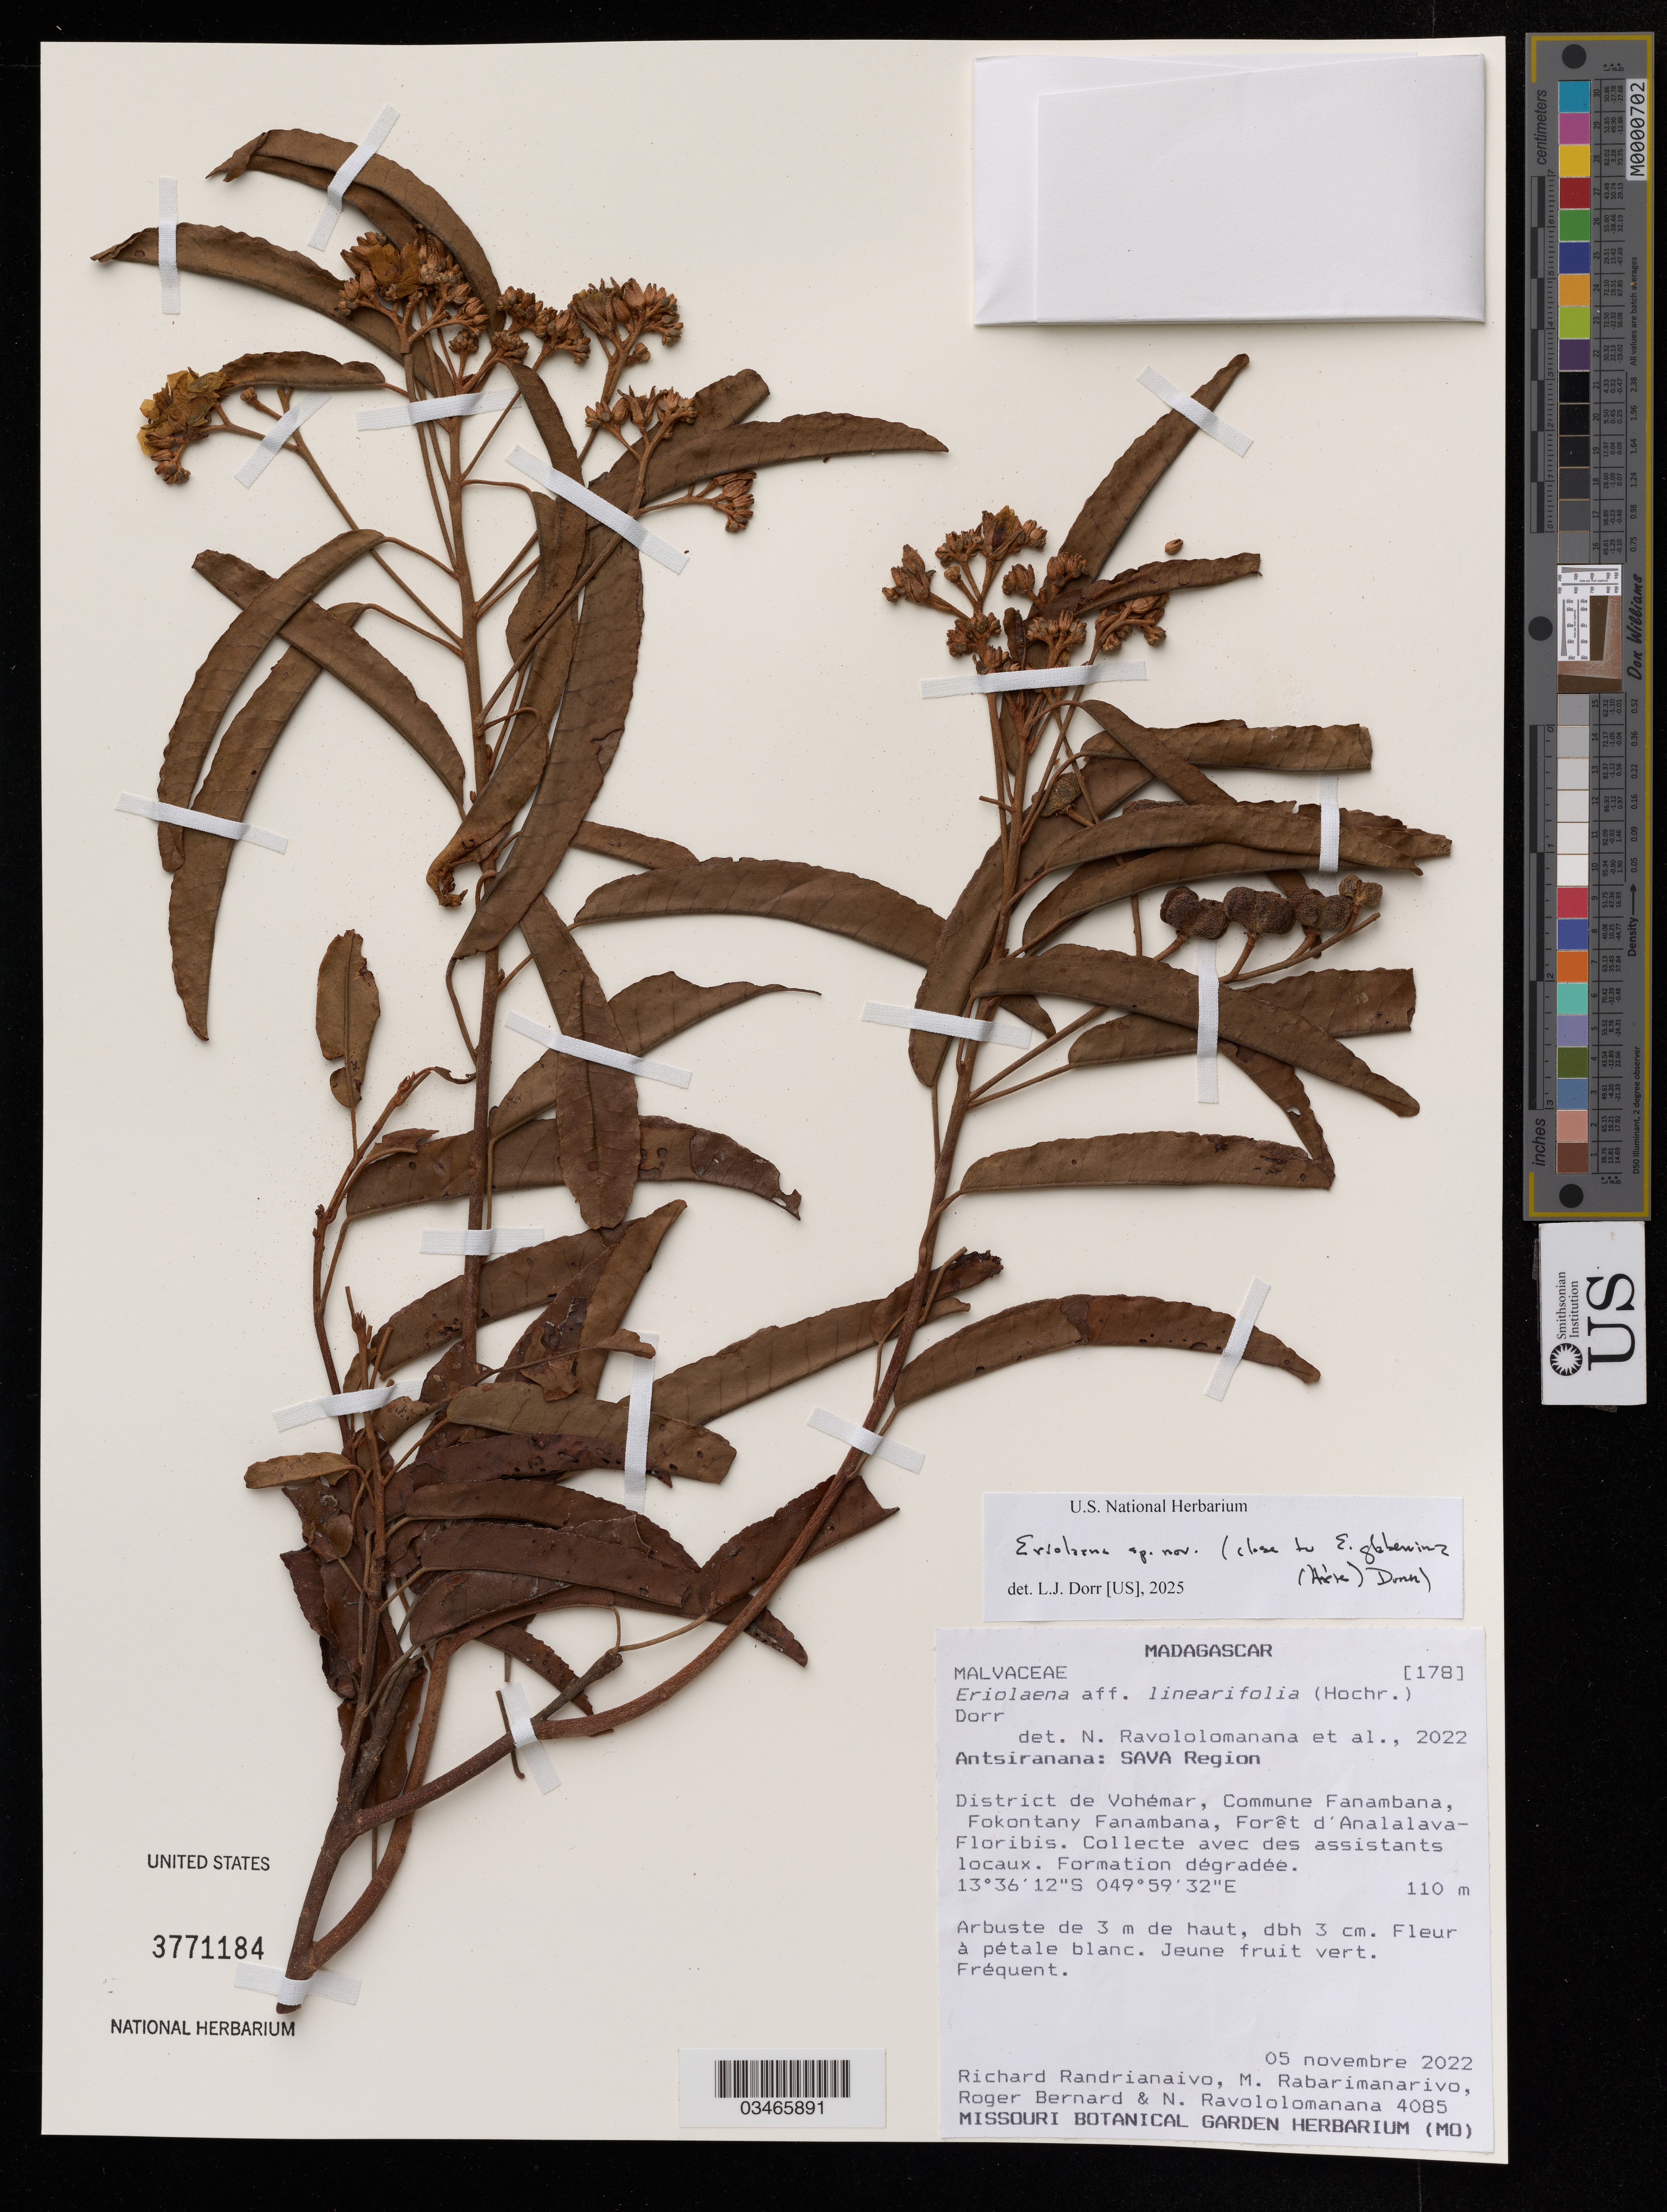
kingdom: Plantae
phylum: Tracheophyta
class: Magnoliopsida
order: Malvales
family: Malvaceae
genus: Eriolaena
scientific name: Eriolaena sp. nov.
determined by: Dorr, L. J., (BOT), Smithsonian Institution - National Museum of Natural History (UNITED STATES)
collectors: R. Randrianaivo, M. Rabarimanarivo, R. Bernard & N. Ravololomanana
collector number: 4085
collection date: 2022-11-05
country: Madagascar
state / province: Sava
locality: District de Vohemar, Commune Fanambana, Fokontany Fanambana, Foret d'Analalava-Floribis.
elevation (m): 110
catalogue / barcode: US 3771184